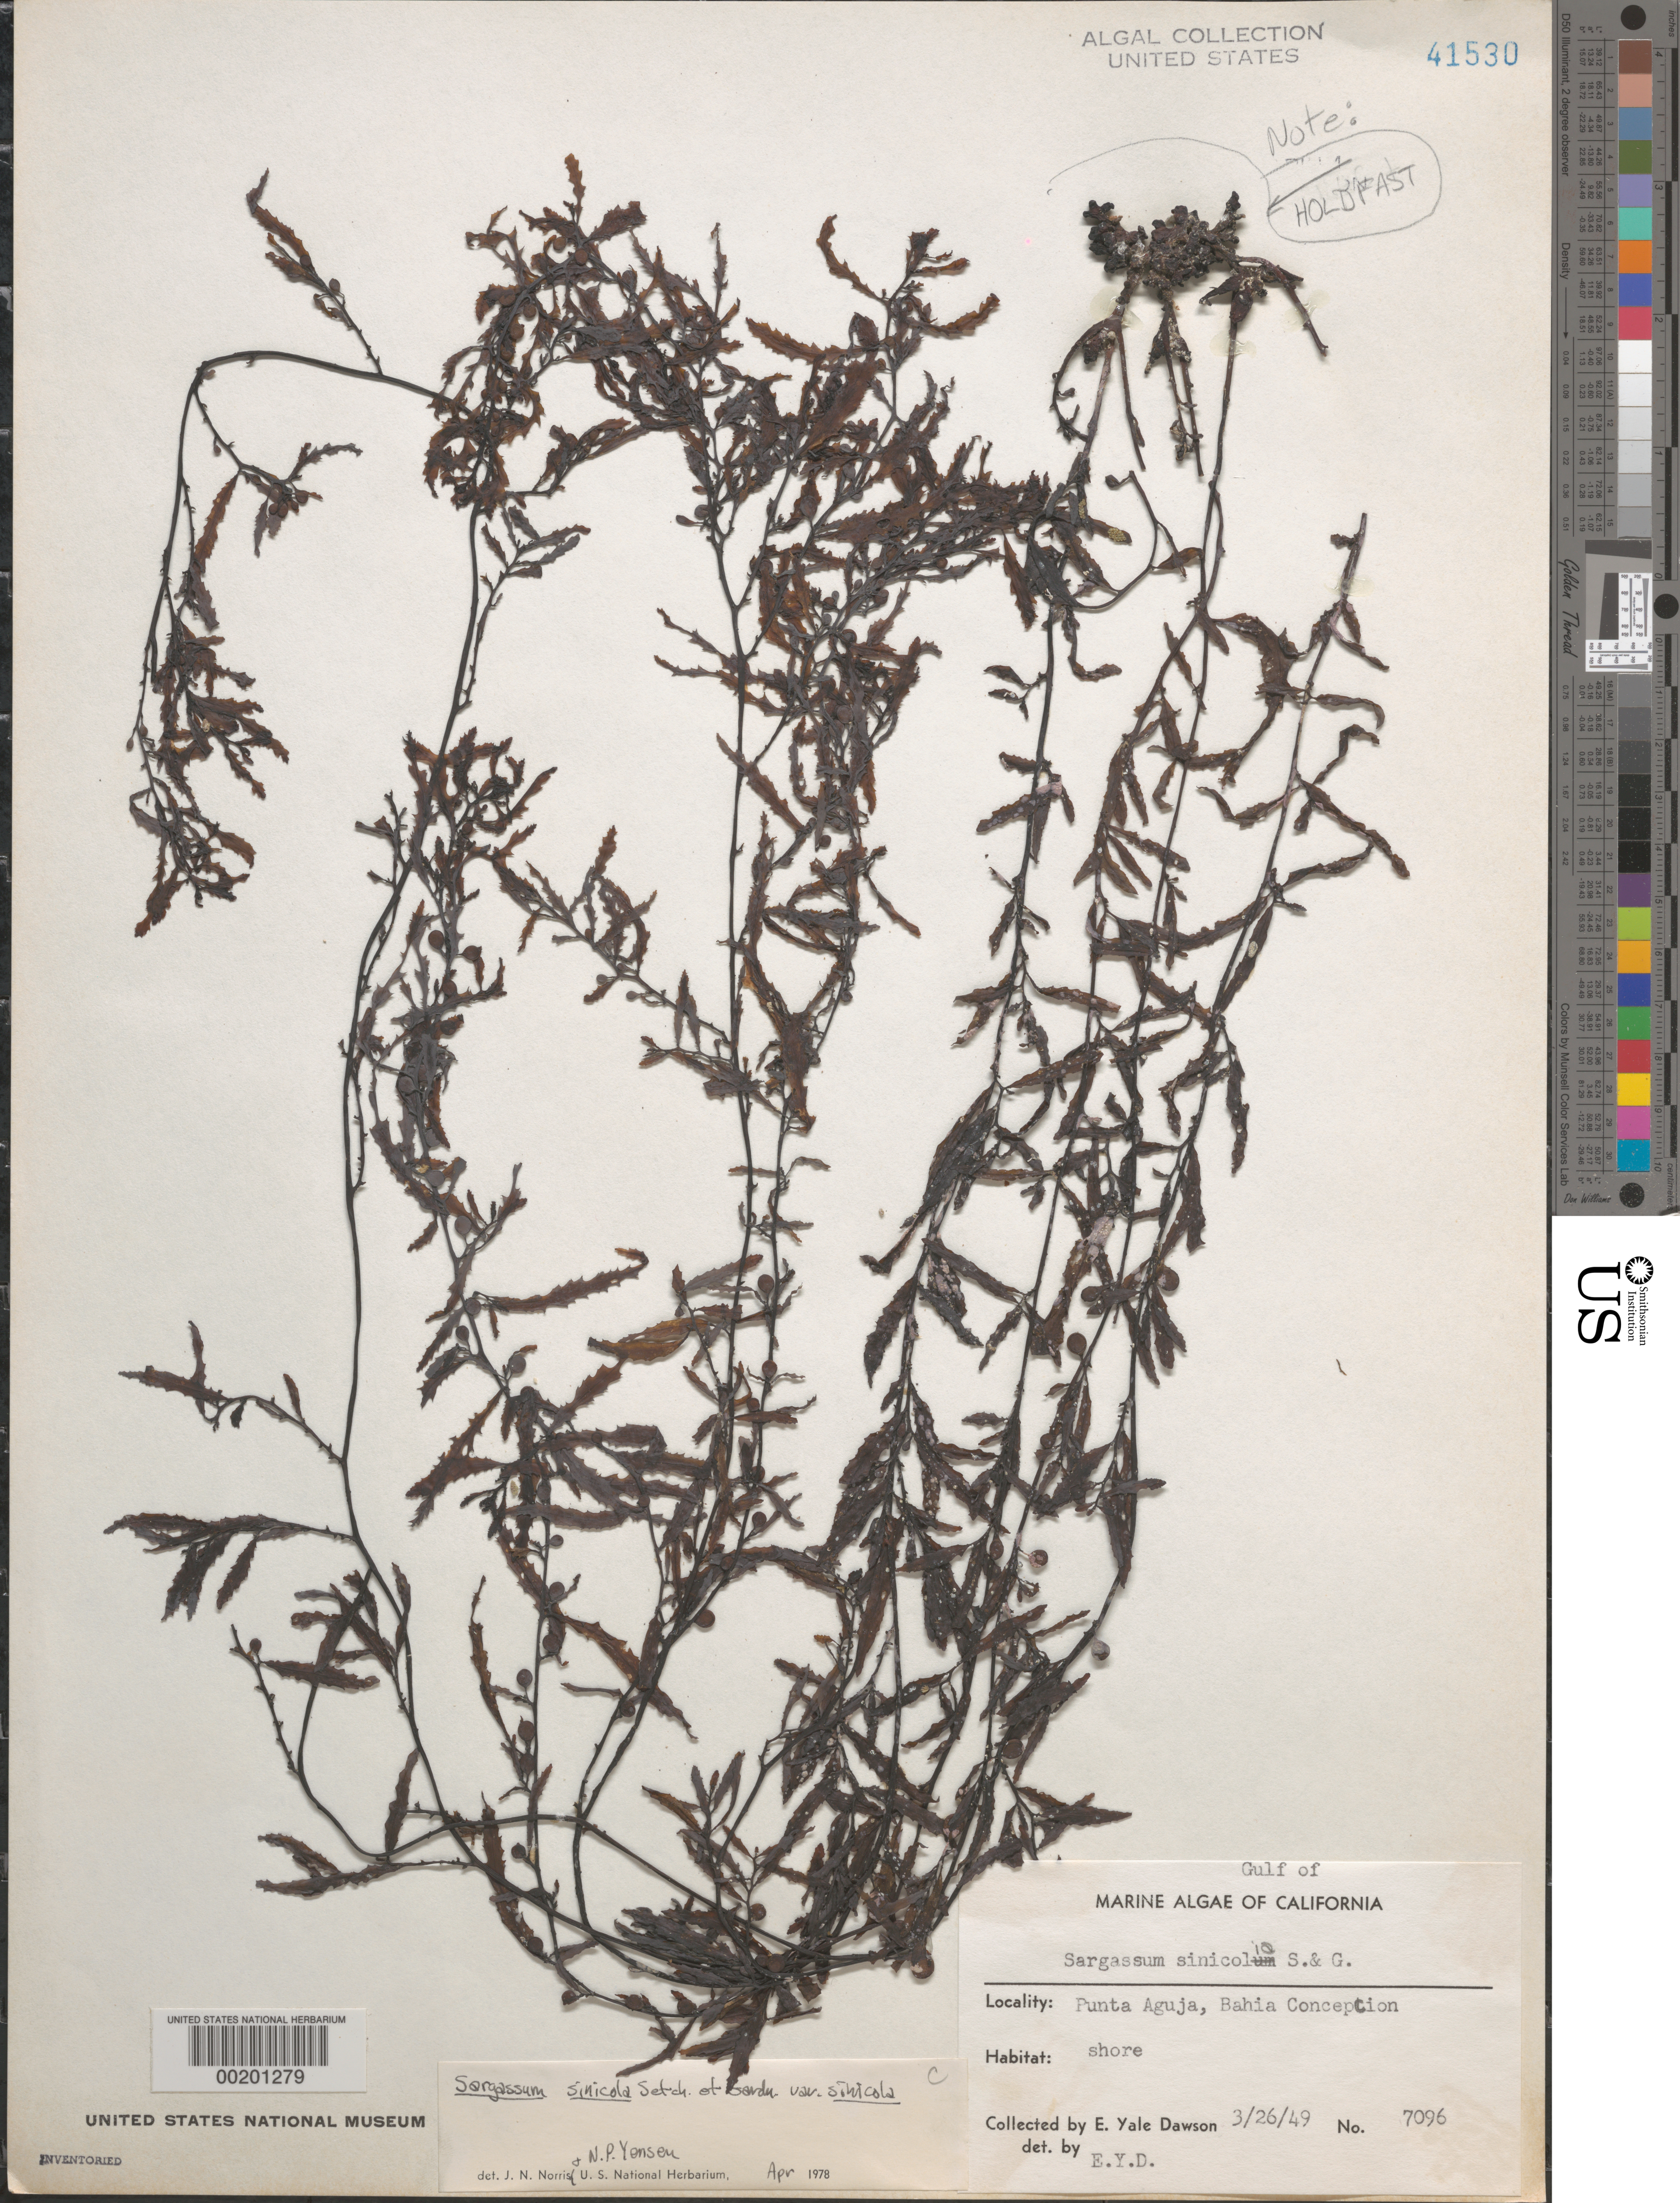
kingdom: Chromista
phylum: Ochrophyta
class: Phaeophyceae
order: Fucales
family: Sargassaceae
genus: Sargassum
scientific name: Sargassum sinicola var. sinicola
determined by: Norris, J. N.; Yensen, N. P.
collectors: E. Y. Dawson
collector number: EYD 7096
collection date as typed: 26 Mar 1949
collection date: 1949-03-26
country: Mexico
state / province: Baja California Sur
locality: Punta Aguja, Bahia Concepcion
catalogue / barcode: US 41530